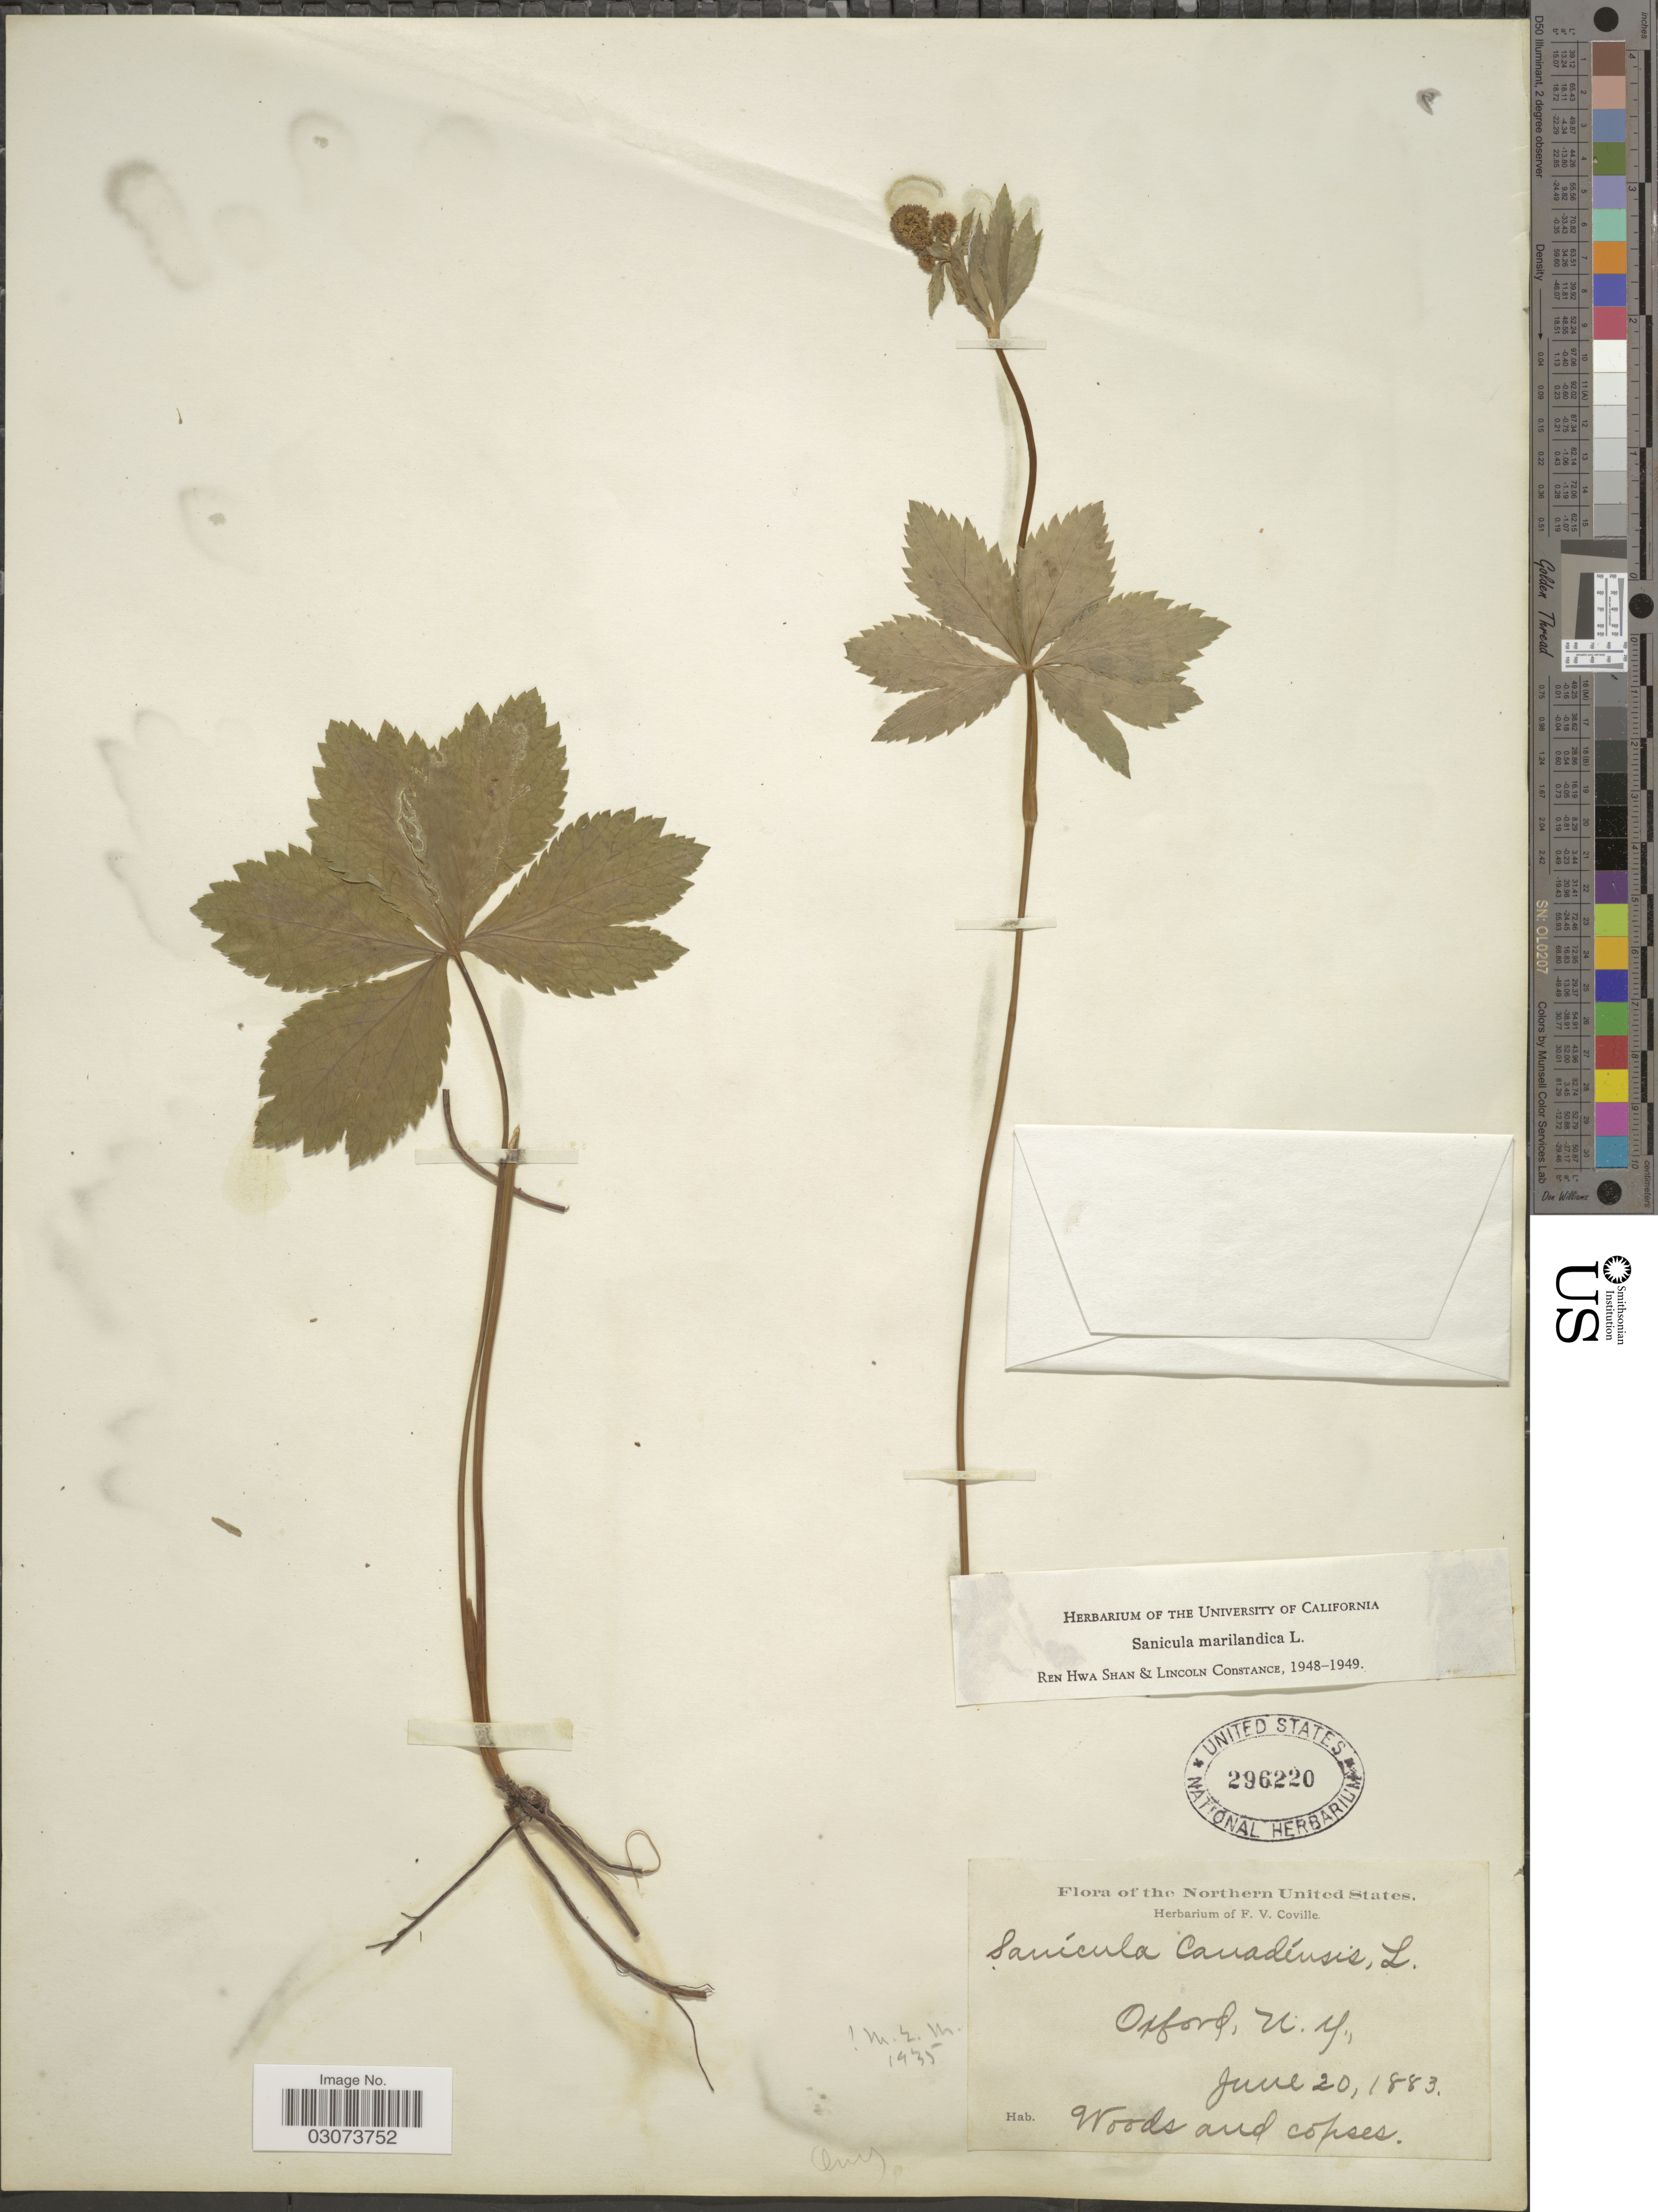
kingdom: Plantae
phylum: Tracheophyta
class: Magnoliopsida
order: Apiales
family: Apiaceae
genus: Sanicula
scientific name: Sanicula marilandica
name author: L.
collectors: ex herb. F. V. Coville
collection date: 1883-06-20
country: United States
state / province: New York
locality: Northern United States. Oxford.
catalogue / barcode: US 296220